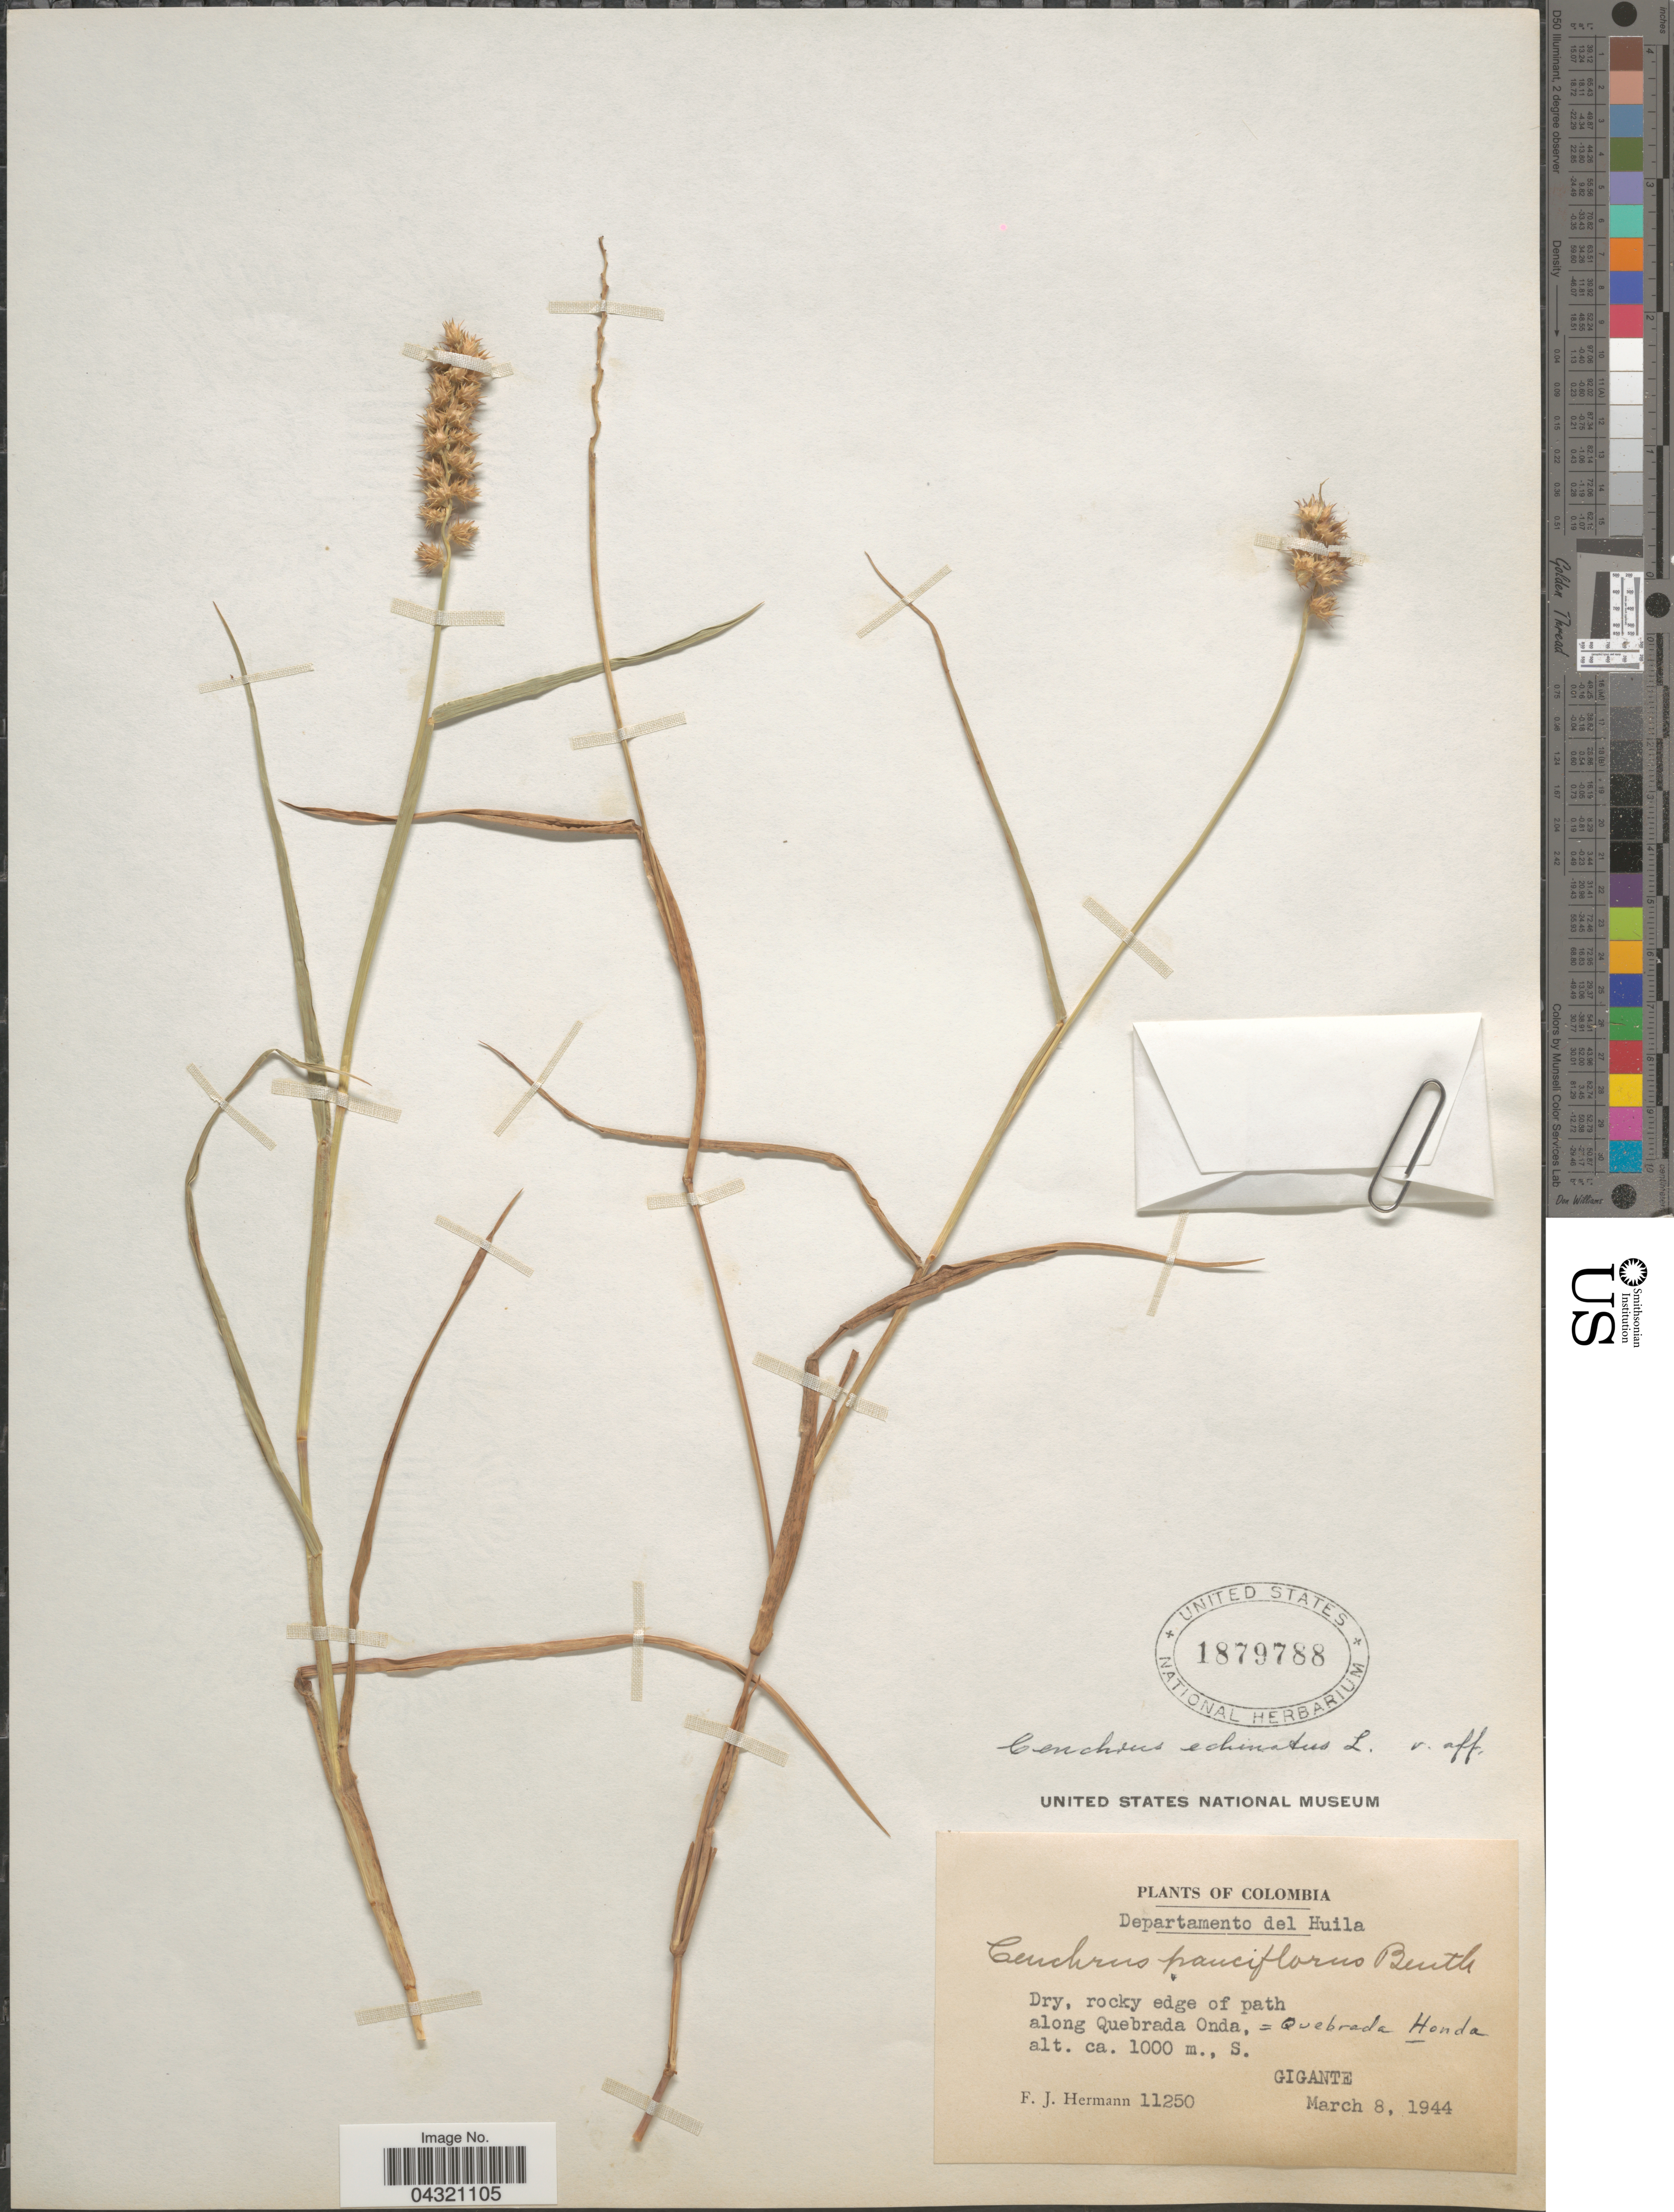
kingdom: Plantae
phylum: Tracheophyta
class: Liliopsida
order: Poales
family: Poaceae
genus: Cenchrus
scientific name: Cenchrus echinatus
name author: L.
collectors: F. J. Hermann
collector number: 11250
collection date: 1944-03-08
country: Colombia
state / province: Huila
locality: Departamento del Huila. Dry, rocky edge of path along Quebrada Onda, = Quebrada Honda. S. Gigante.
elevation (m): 1000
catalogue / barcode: US 1879788